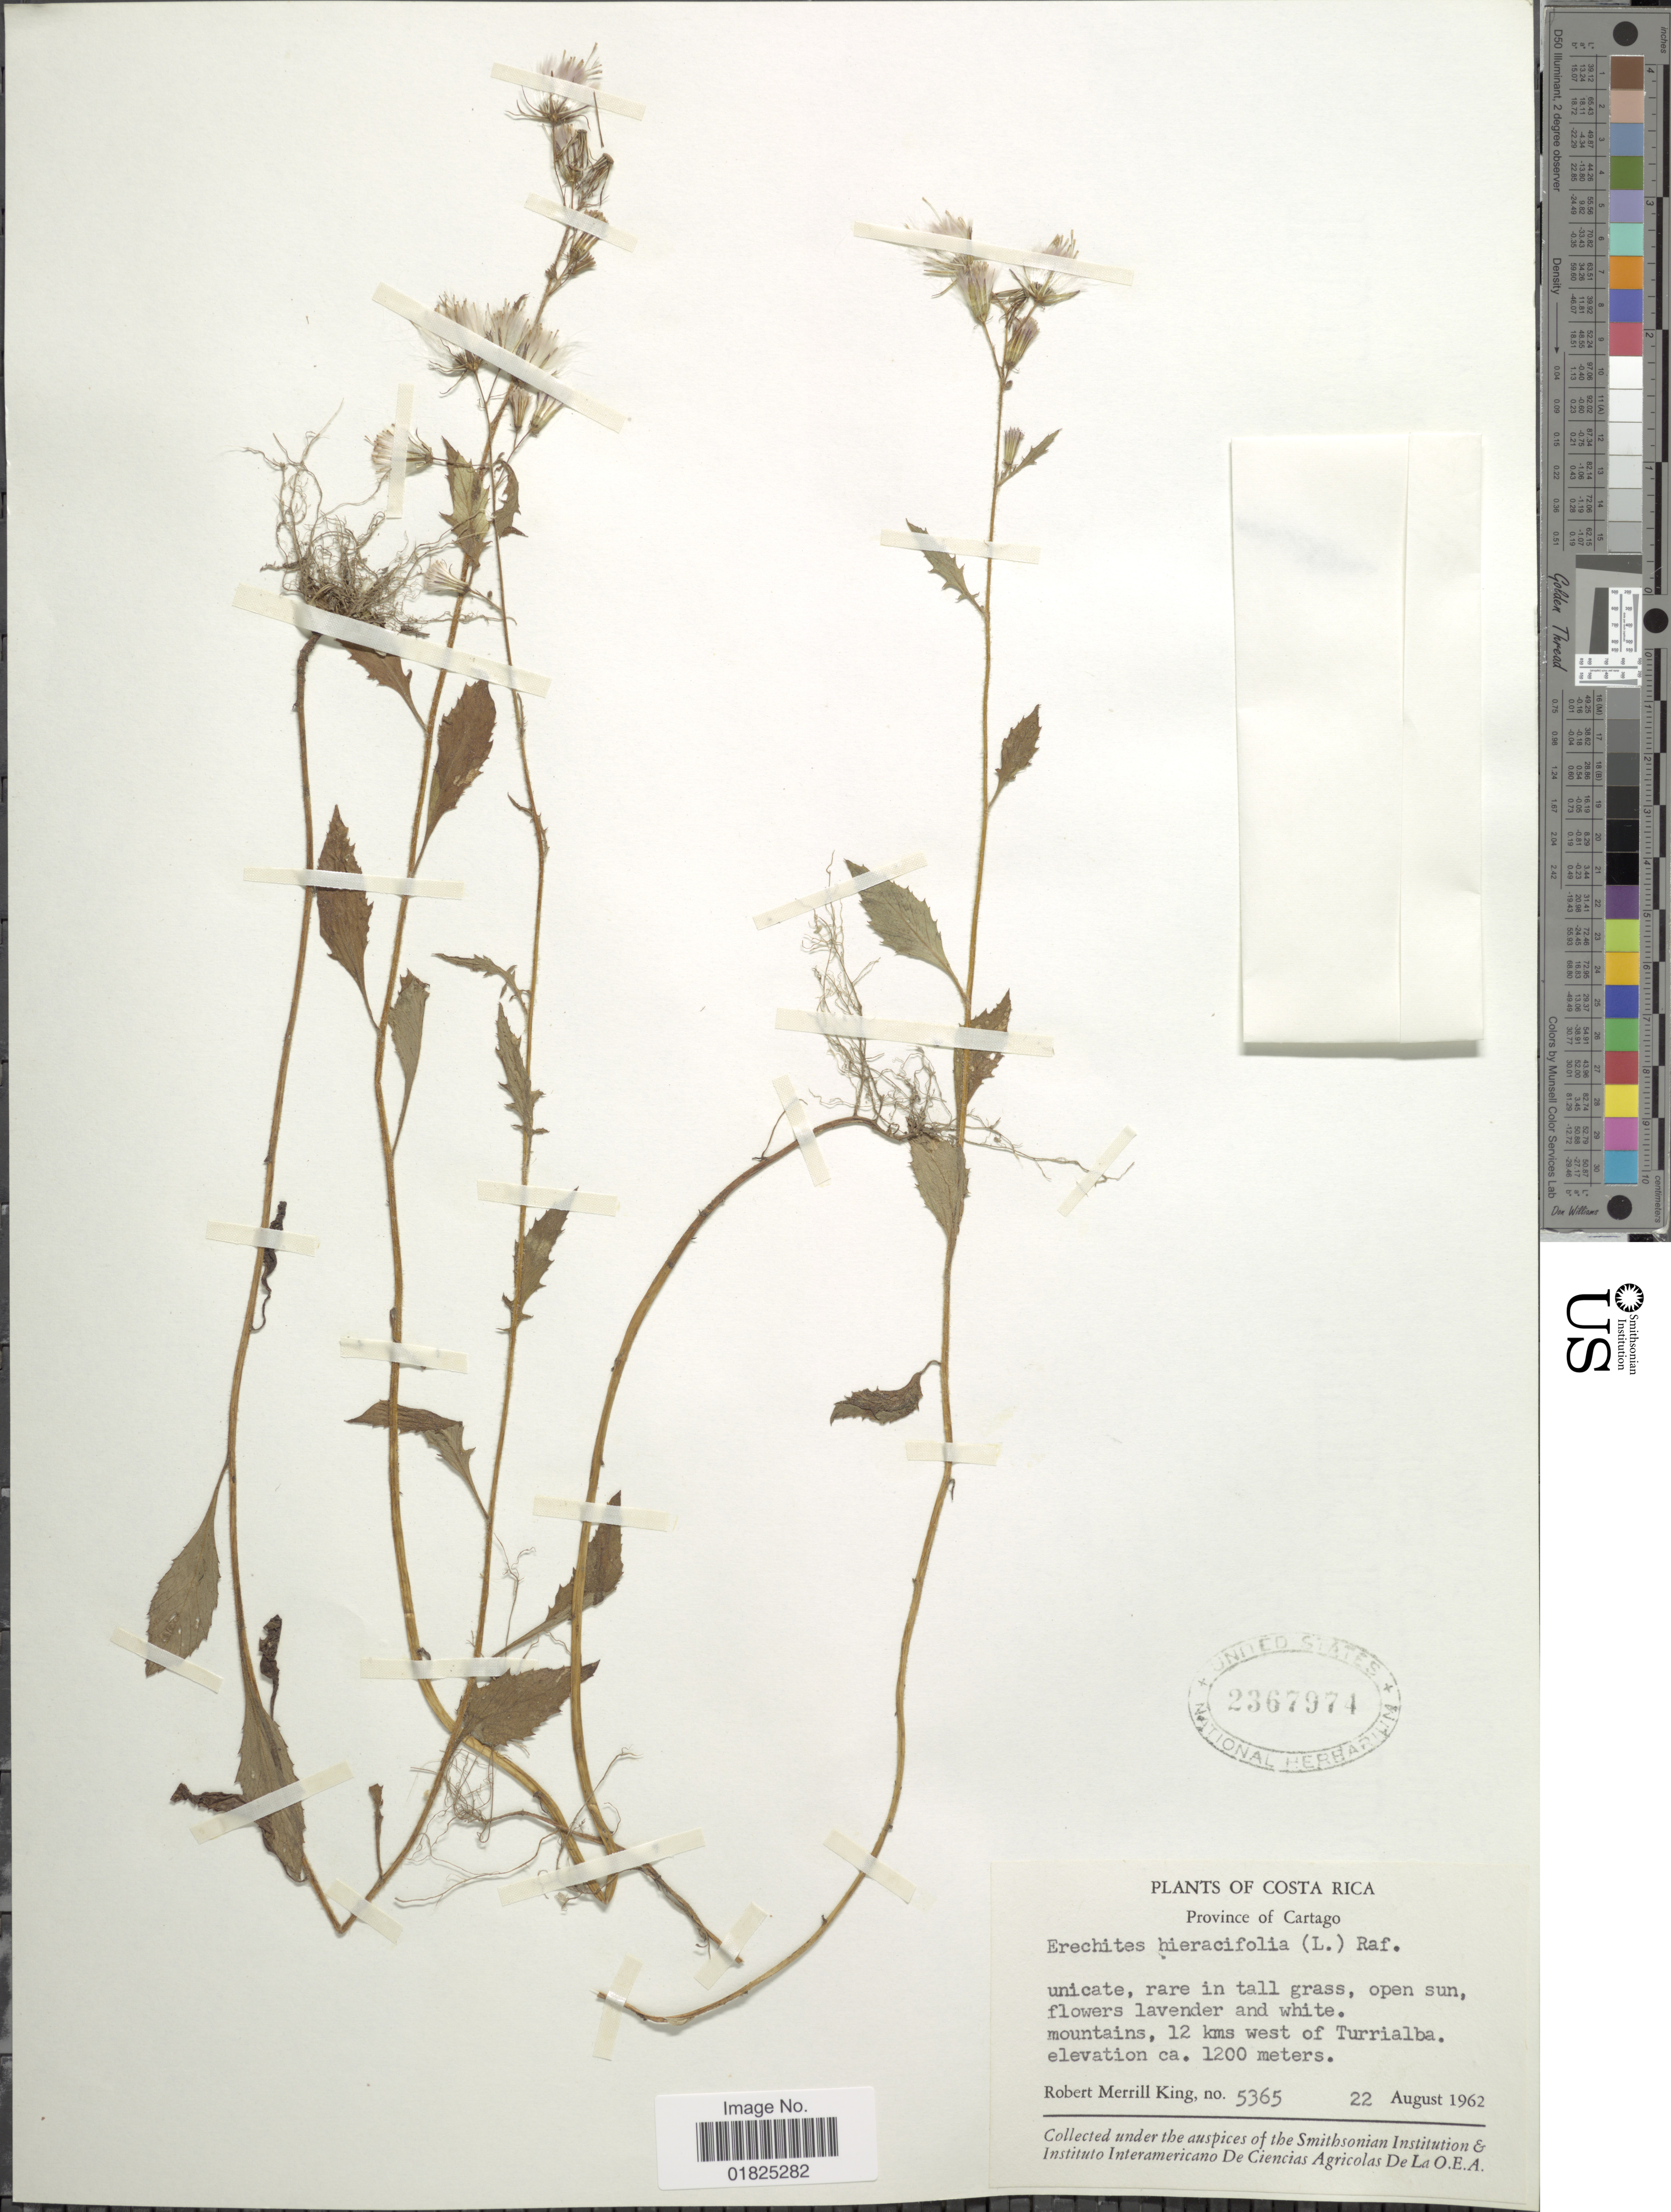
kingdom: Plantae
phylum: Tracheophyta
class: Magnoliopsida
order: Asterales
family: Asteraceae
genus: Erechtites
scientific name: Erechtites hieraciifolius var. cacaliodes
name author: (Fisch. ex Spreng.) Less. ex Griseb.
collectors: R. M. King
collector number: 5365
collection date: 1962-08-22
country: Costa Rica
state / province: Cartago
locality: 12 kms west of Turrialba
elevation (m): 1200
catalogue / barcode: US 2367974